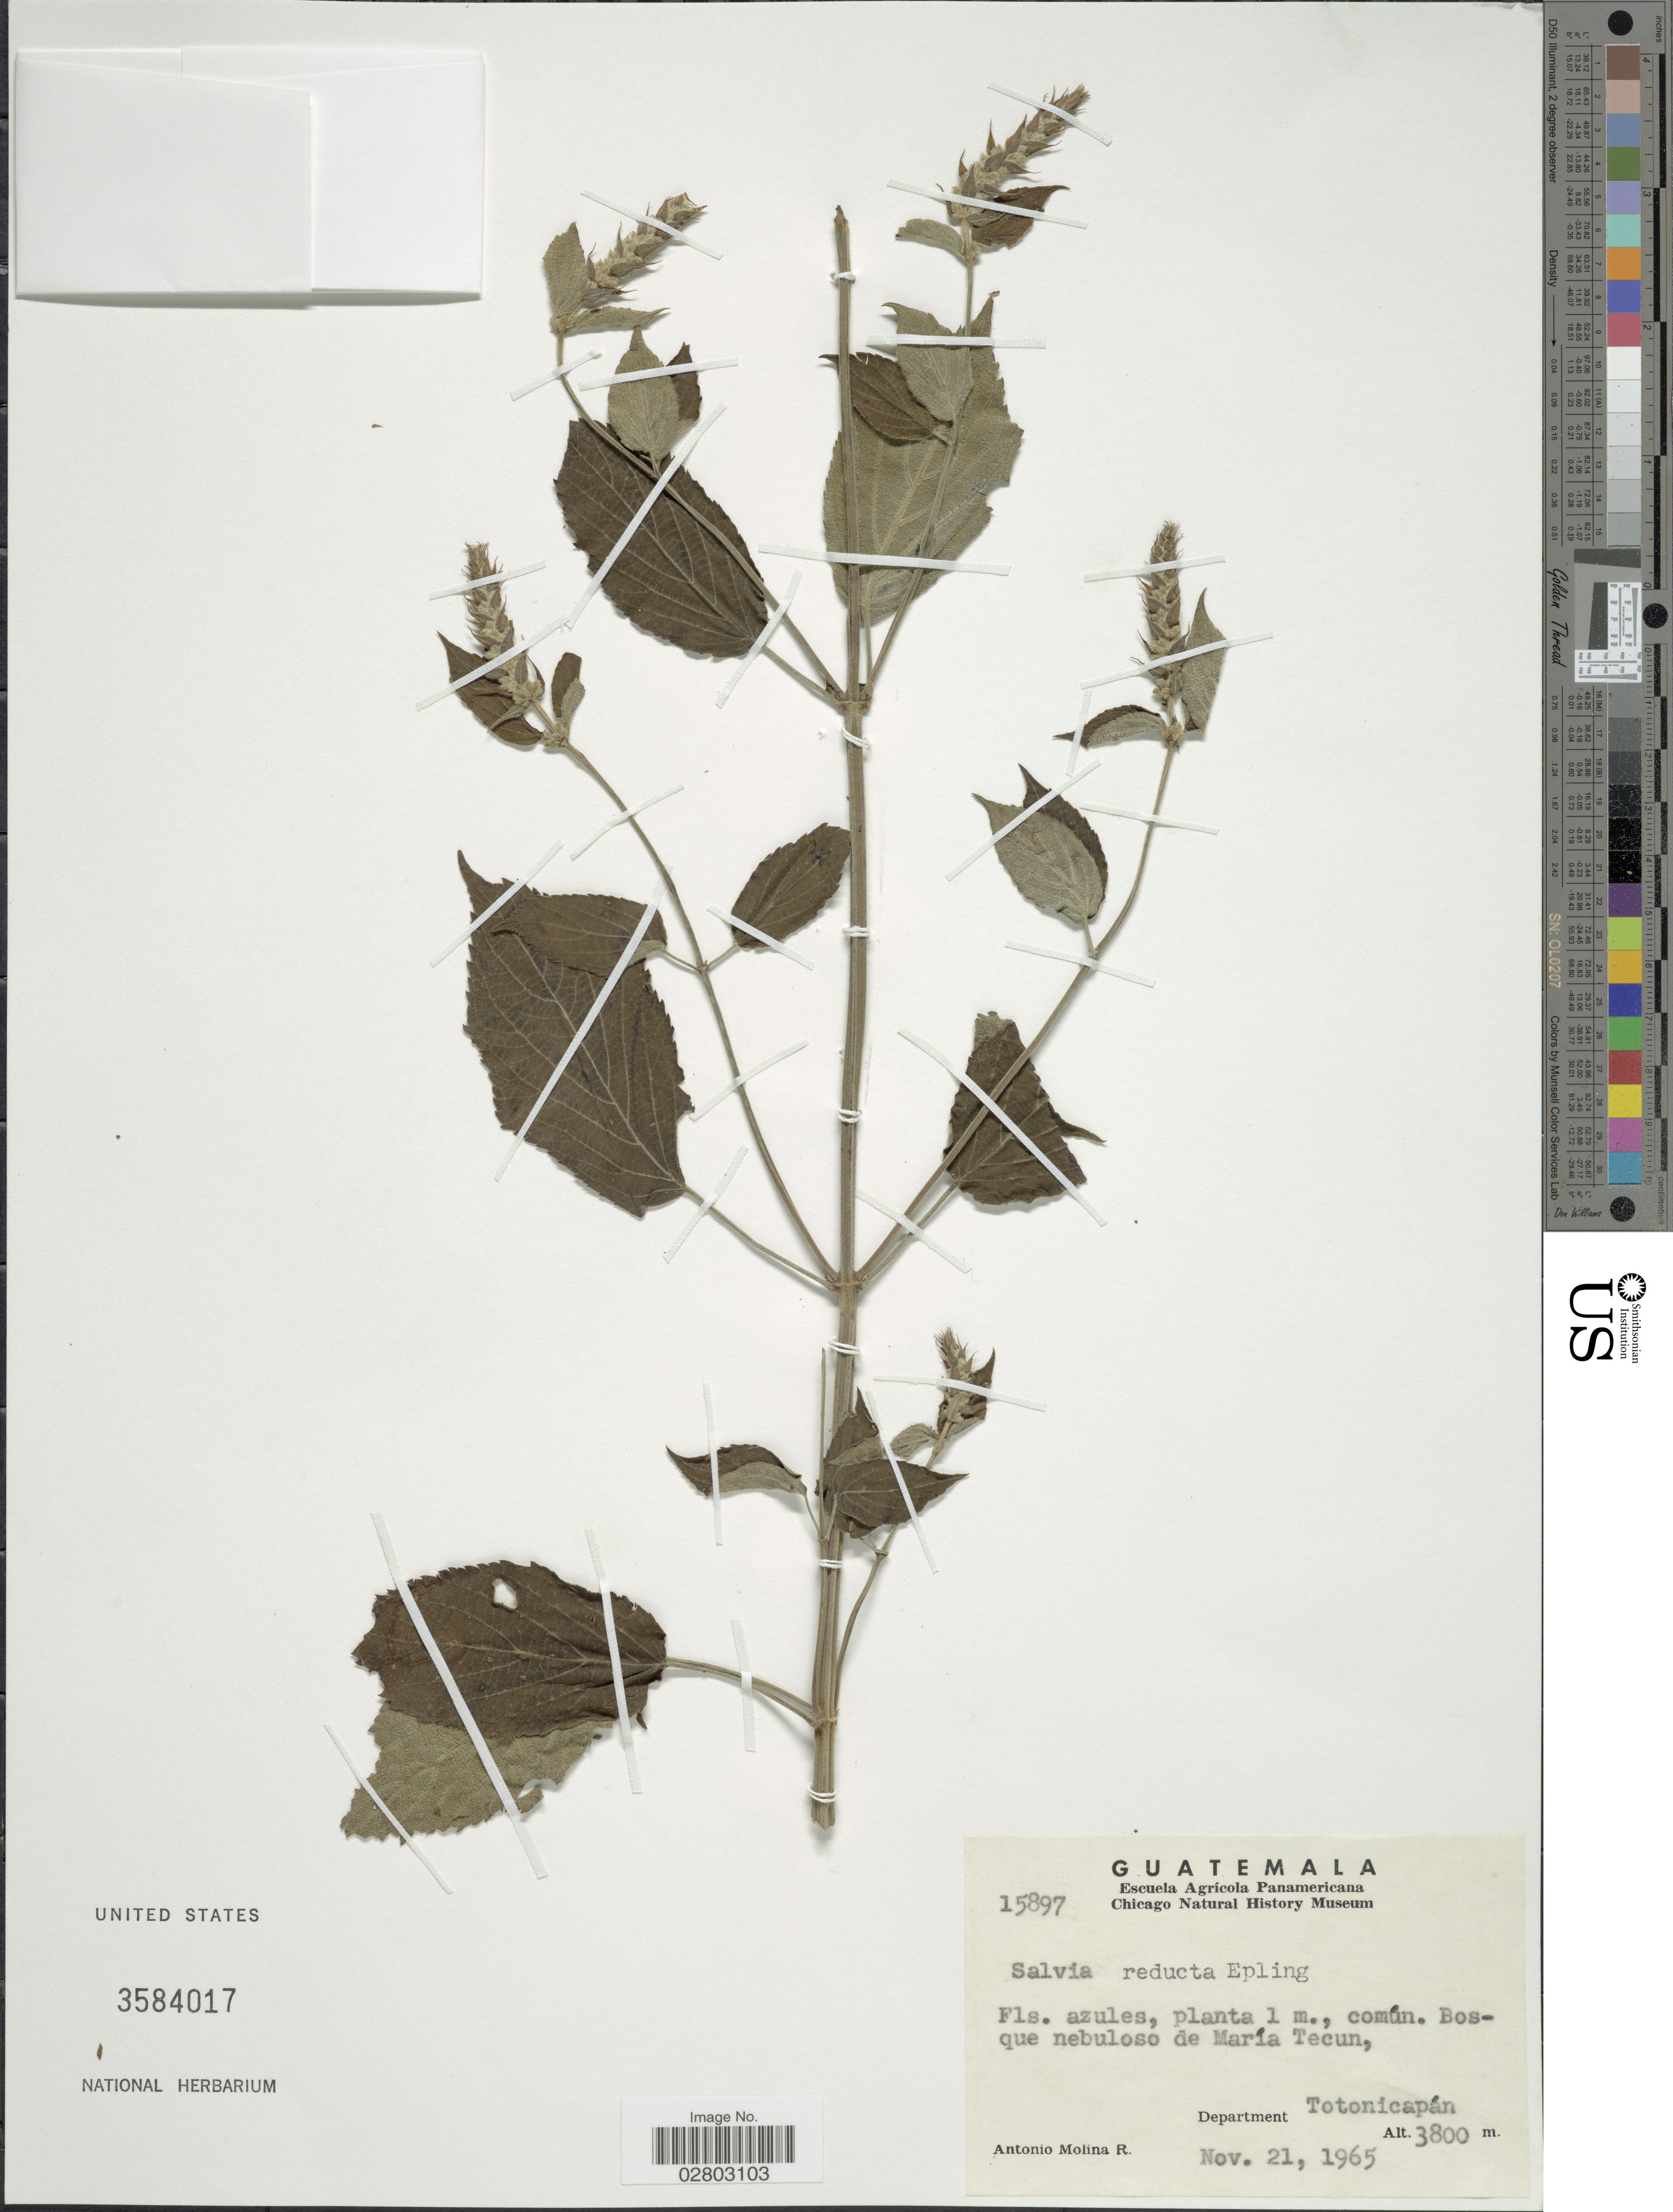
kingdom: Plantae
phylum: Tracheophyta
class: Magnoliopsida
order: Lamiales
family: Lamiaceae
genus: Salvia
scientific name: Salvia reducta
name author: Epling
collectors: A. Molina R.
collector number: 15897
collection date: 1965-11-21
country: Guatemala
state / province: Totonicapan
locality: Común, Bosque nebuloso de María Tecun, Department Totonicapán.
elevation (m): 3800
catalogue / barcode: US 3584017